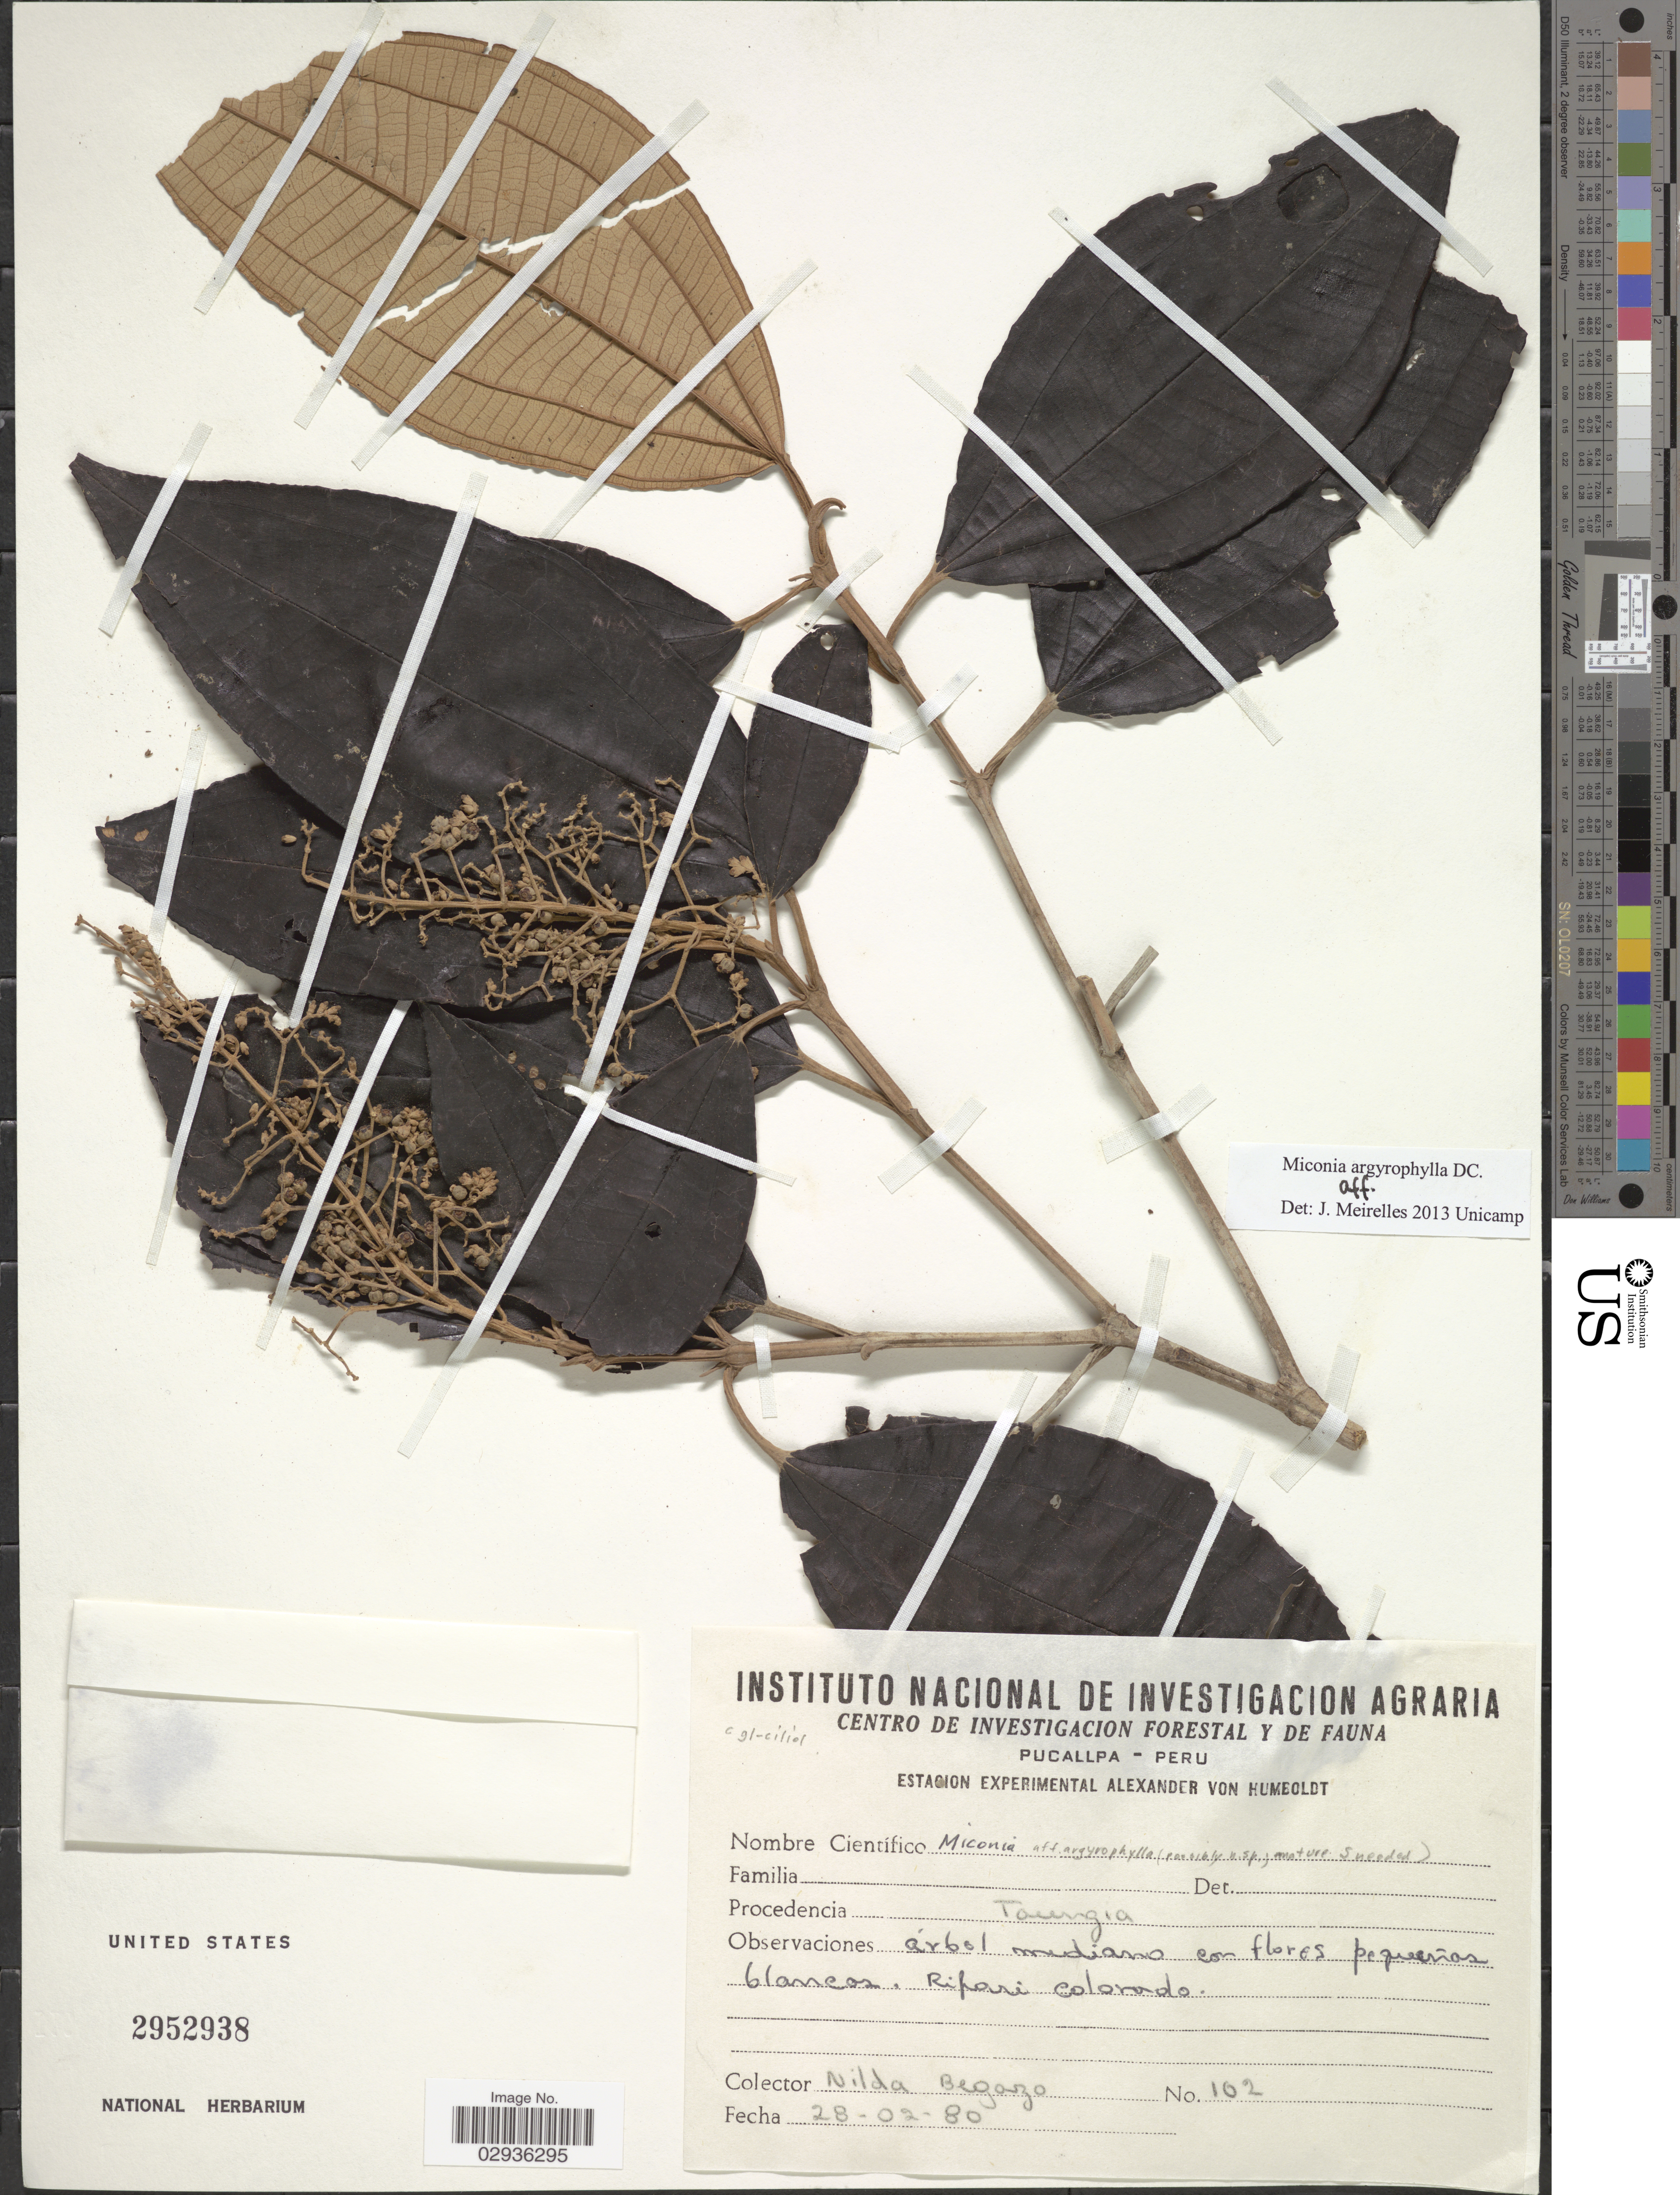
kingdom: Plantae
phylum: Tracheophyta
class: Magnoliopsida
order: Myrtales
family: Melastomataceae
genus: Miconia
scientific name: Miconia argyrophylla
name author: DC.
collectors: N. Begazo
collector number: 102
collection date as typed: Transcribed d/m/y: 28/2/80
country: Peru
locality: Taungia.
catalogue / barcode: US 2952938